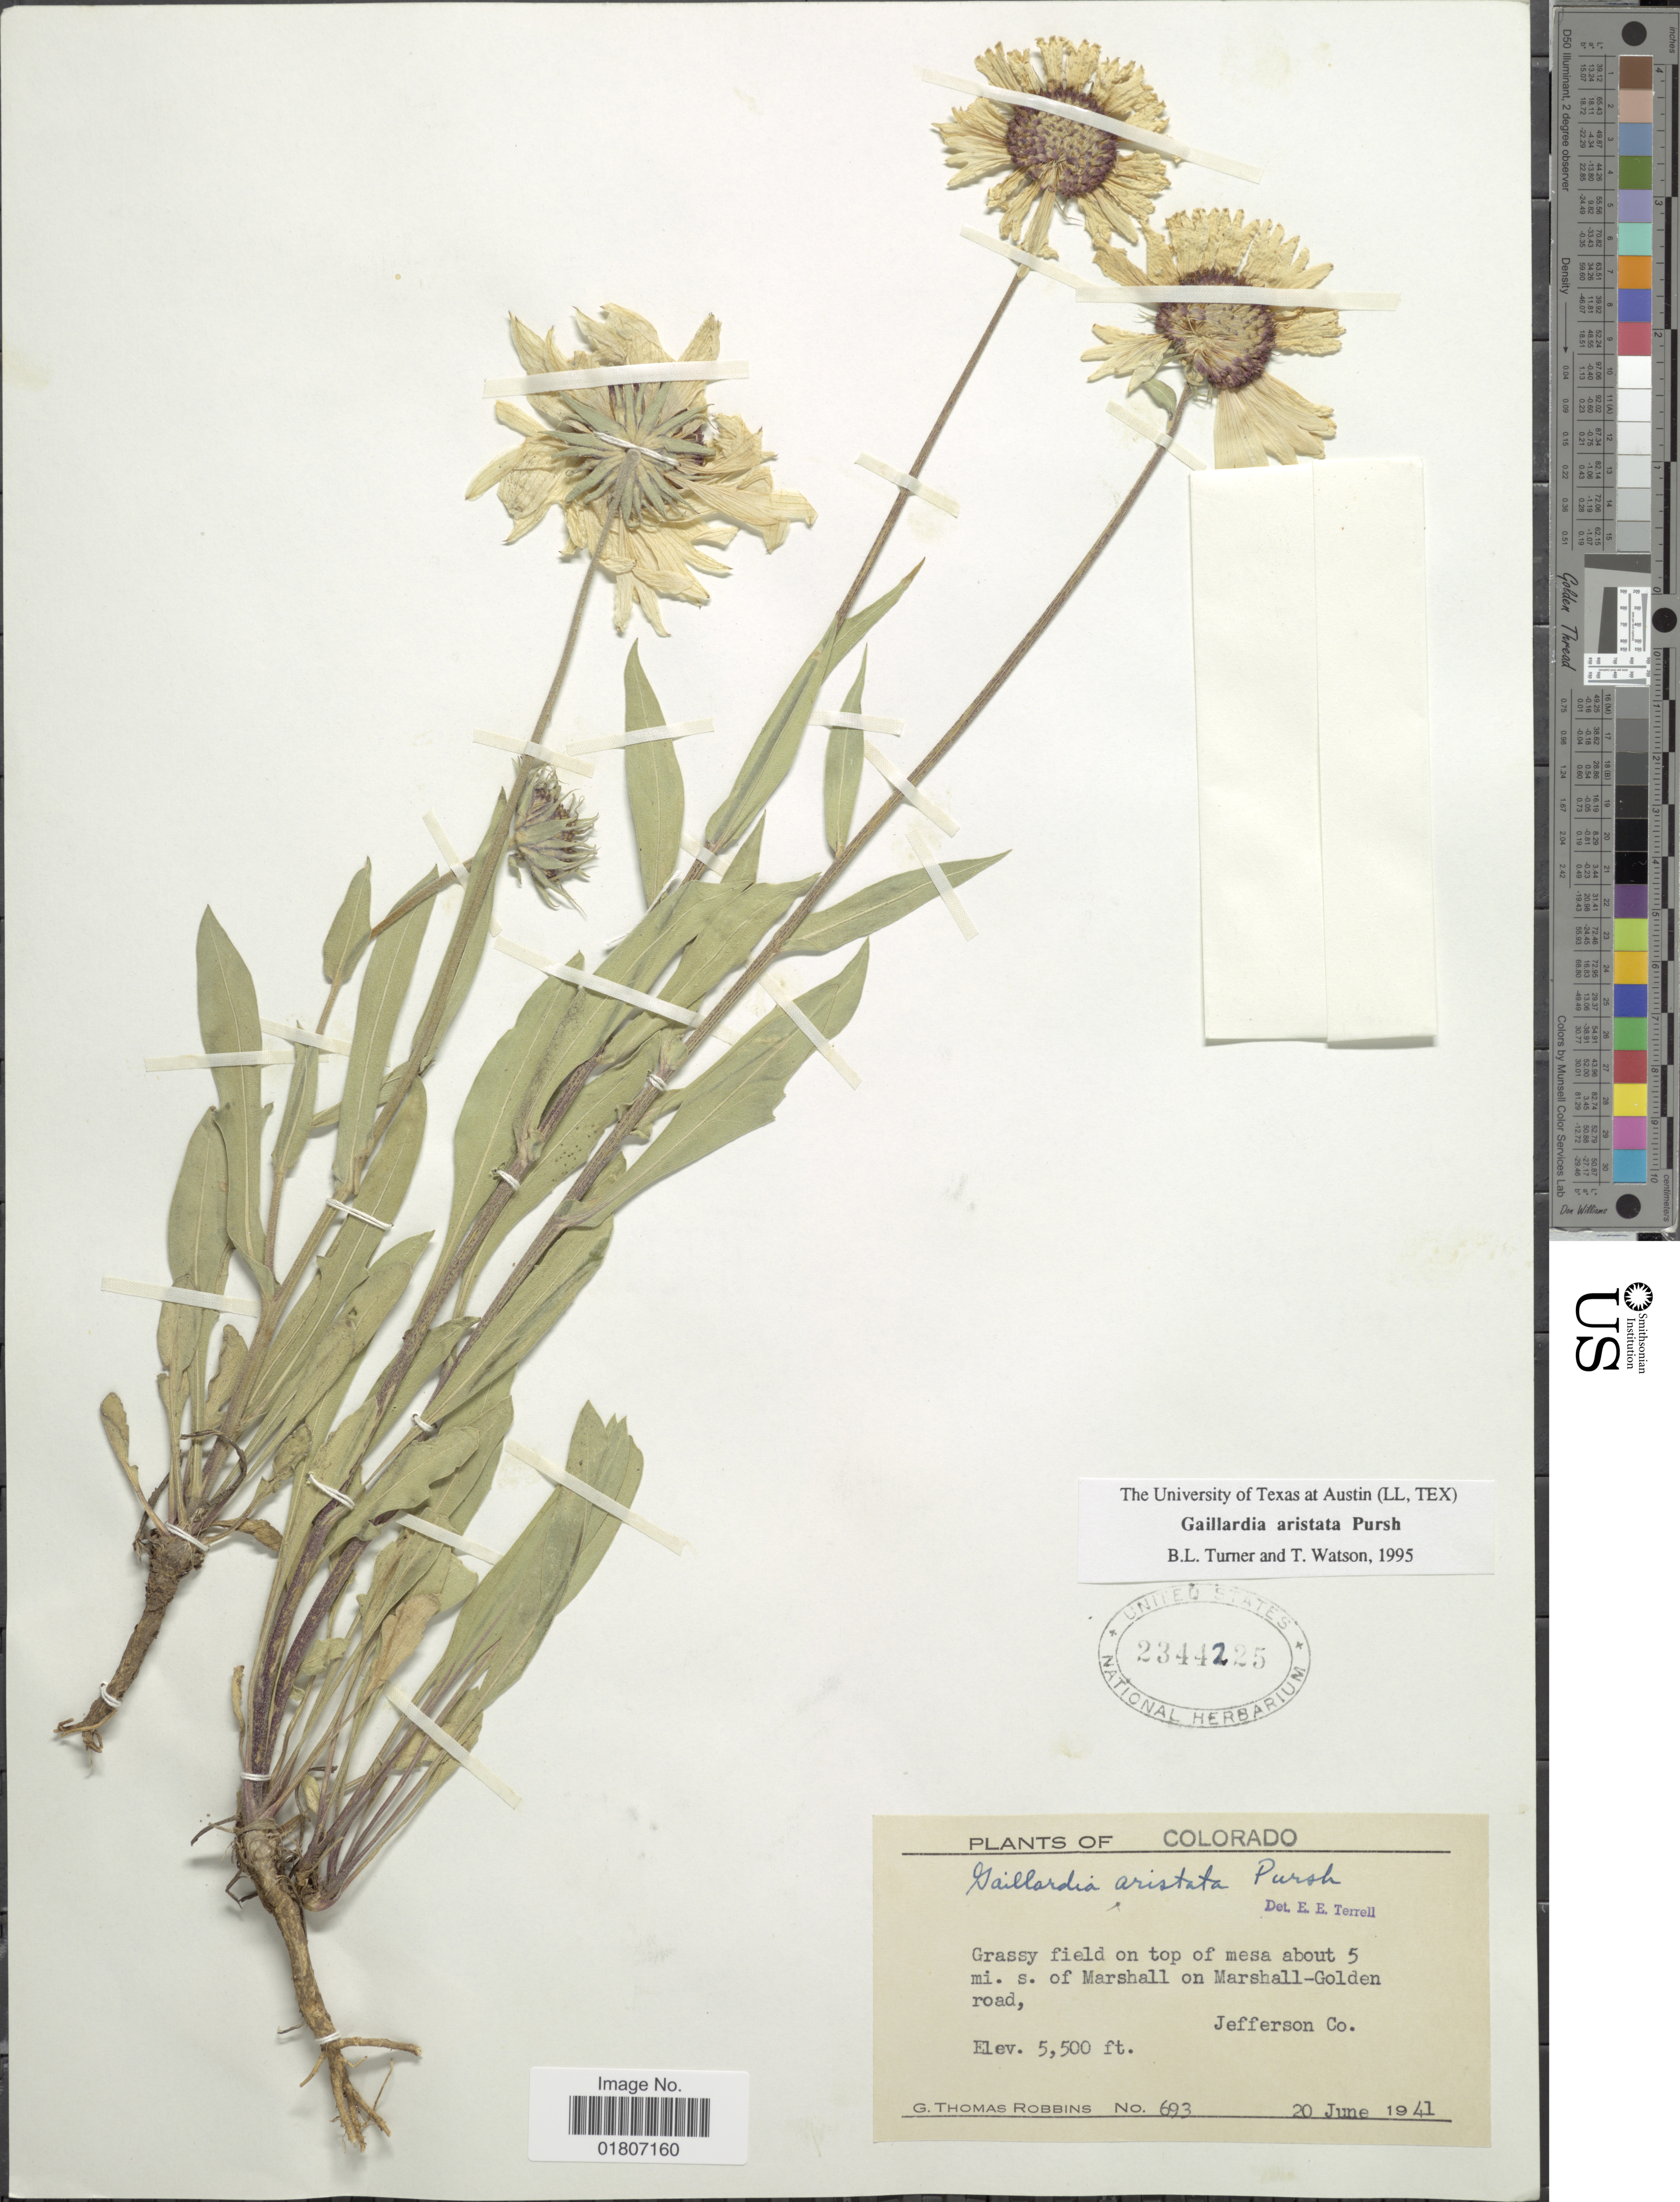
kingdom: Plantae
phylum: Tracheophyta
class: Magnoliopsida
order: Asterales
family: Asteraceae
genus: Gaillardia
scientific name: Gaillardia aristata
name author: Pursh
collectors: G. T. Robbins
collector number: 693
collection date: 1941-06-20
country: United States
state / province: Colorado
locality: Top of mesa about 5 mi. s. of Marshall on Marshall-Golden road, Jefferson Co.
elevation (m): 1676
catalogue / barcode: US 2344225